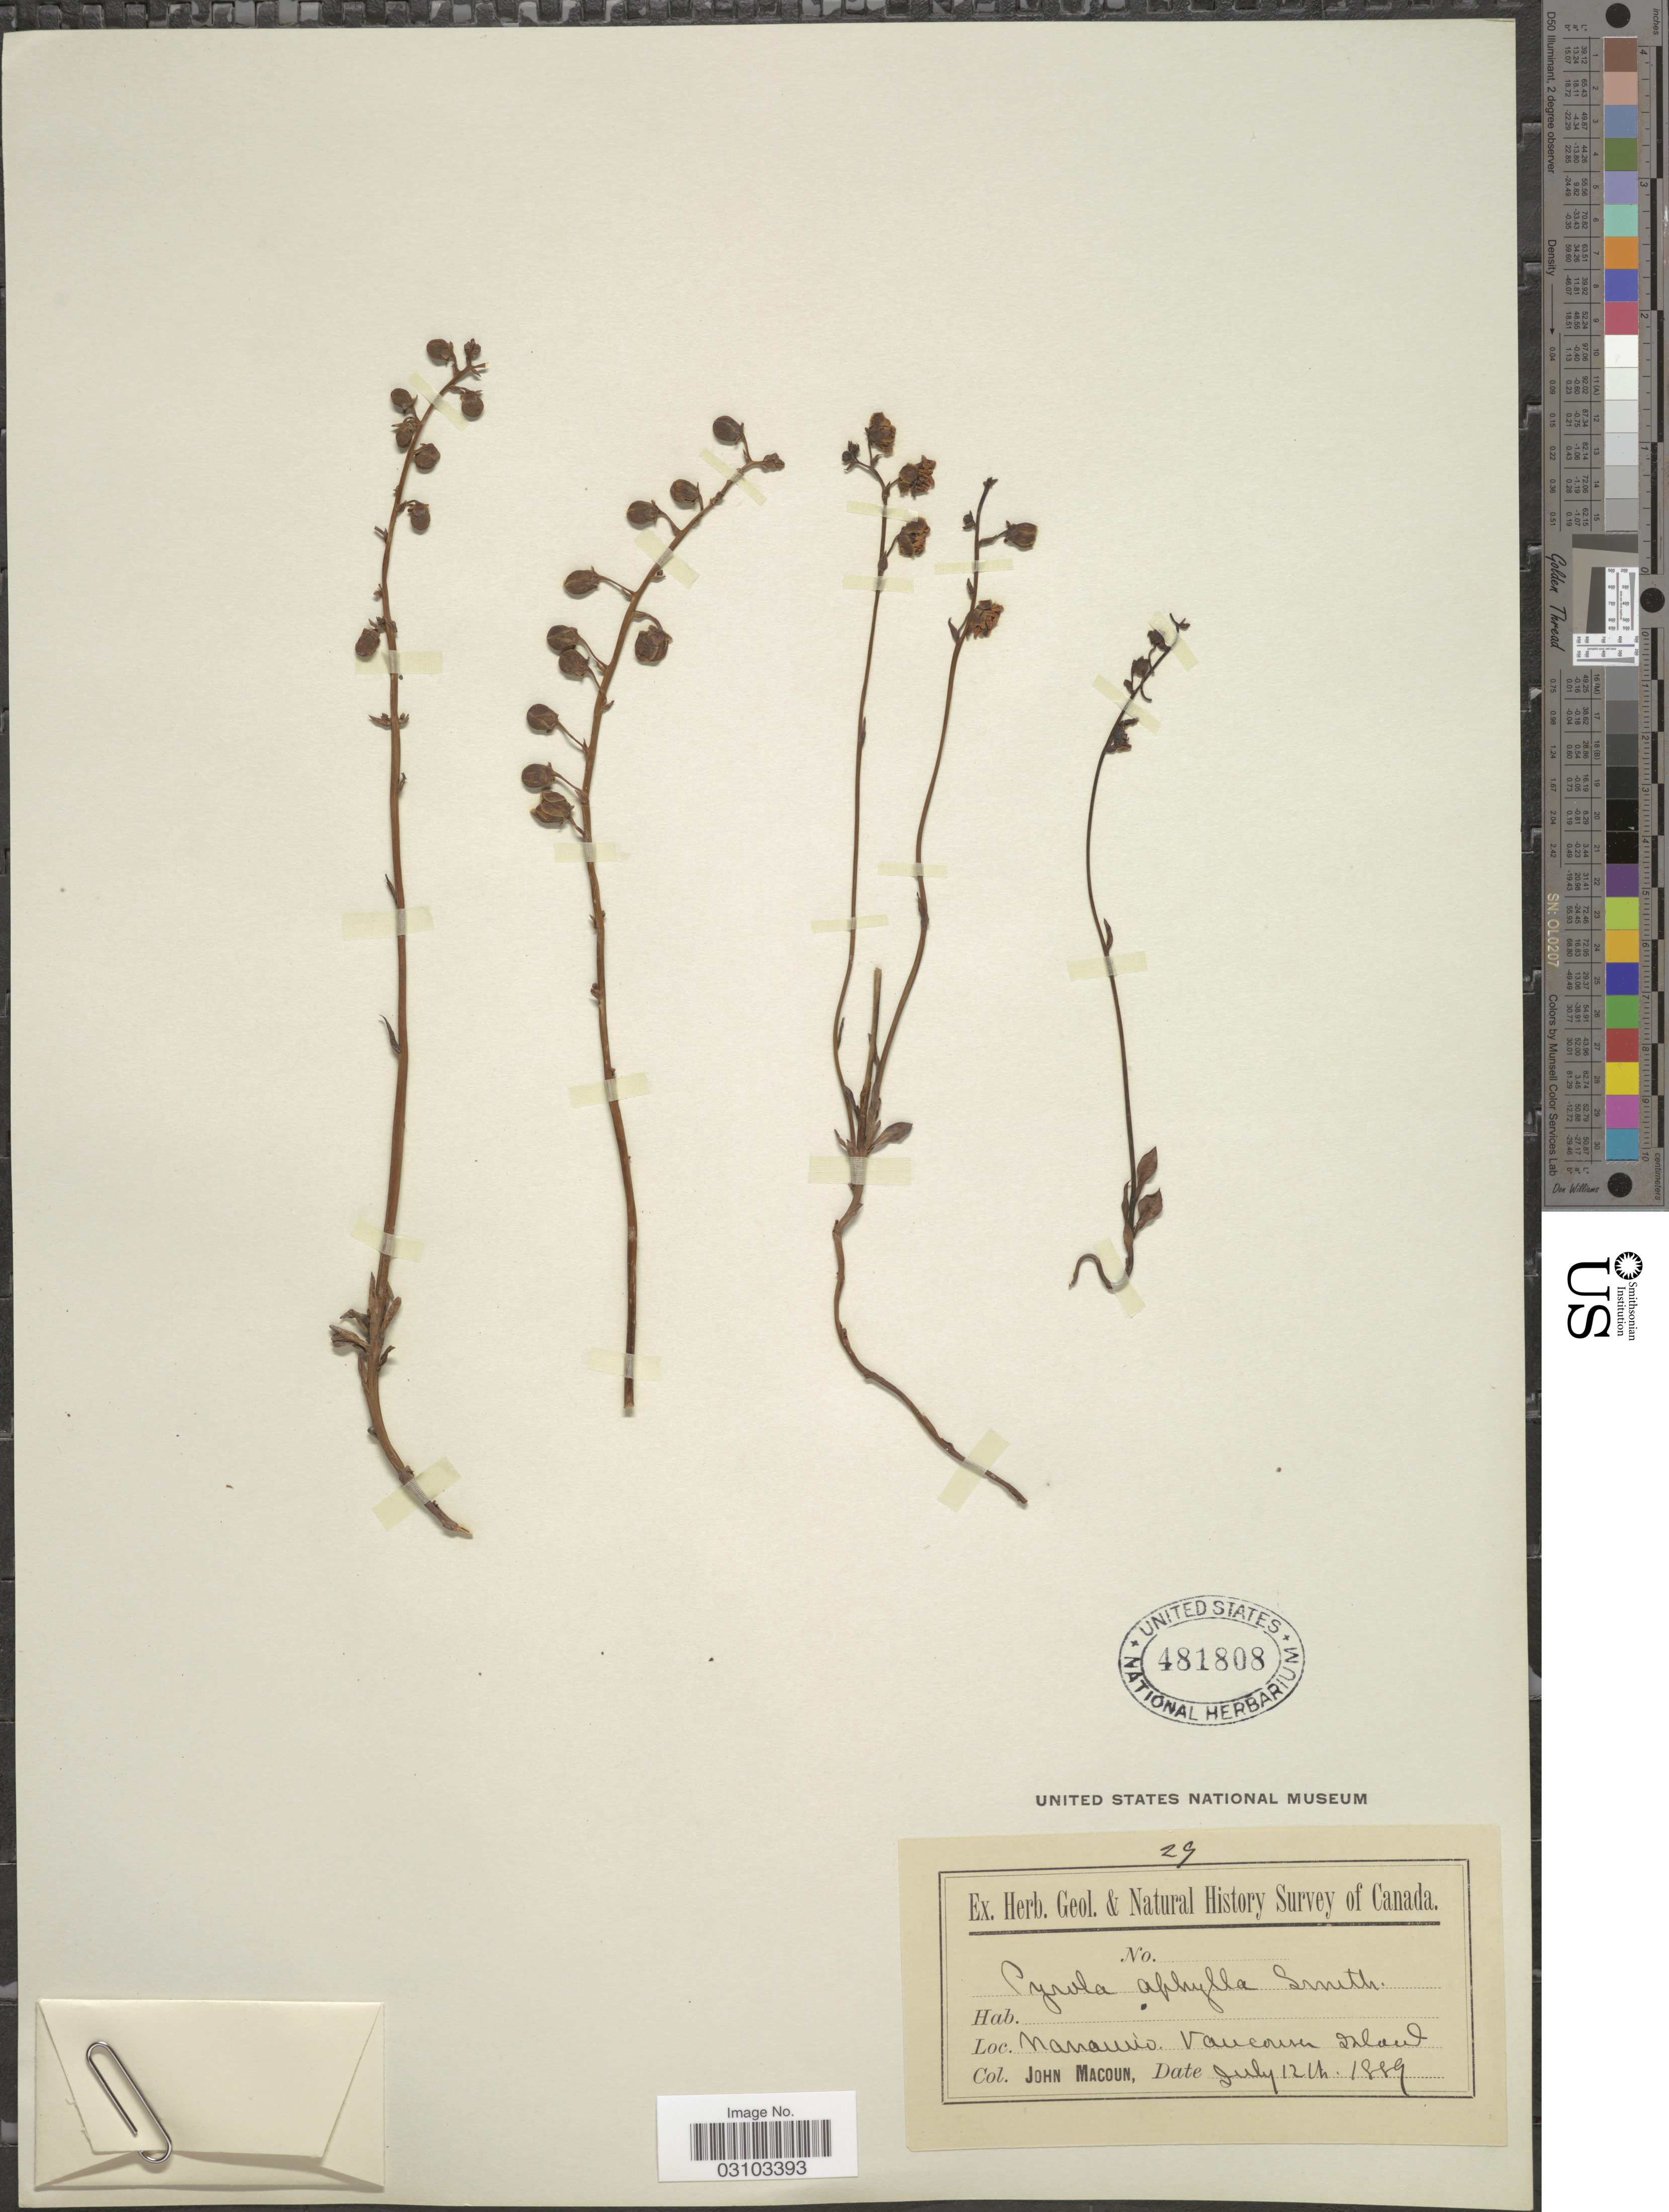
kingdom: Plantae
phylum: Tracheophyta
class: Magnoliopsida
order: Ericales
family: Ericaceae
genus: Pyrola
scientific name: Pyrola aphylla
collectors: J. Macoun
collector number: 29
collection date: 1889-07-12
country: Canada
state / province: British Columbia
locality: Nanaimo, Vancouver Island.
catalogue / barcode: US 481808